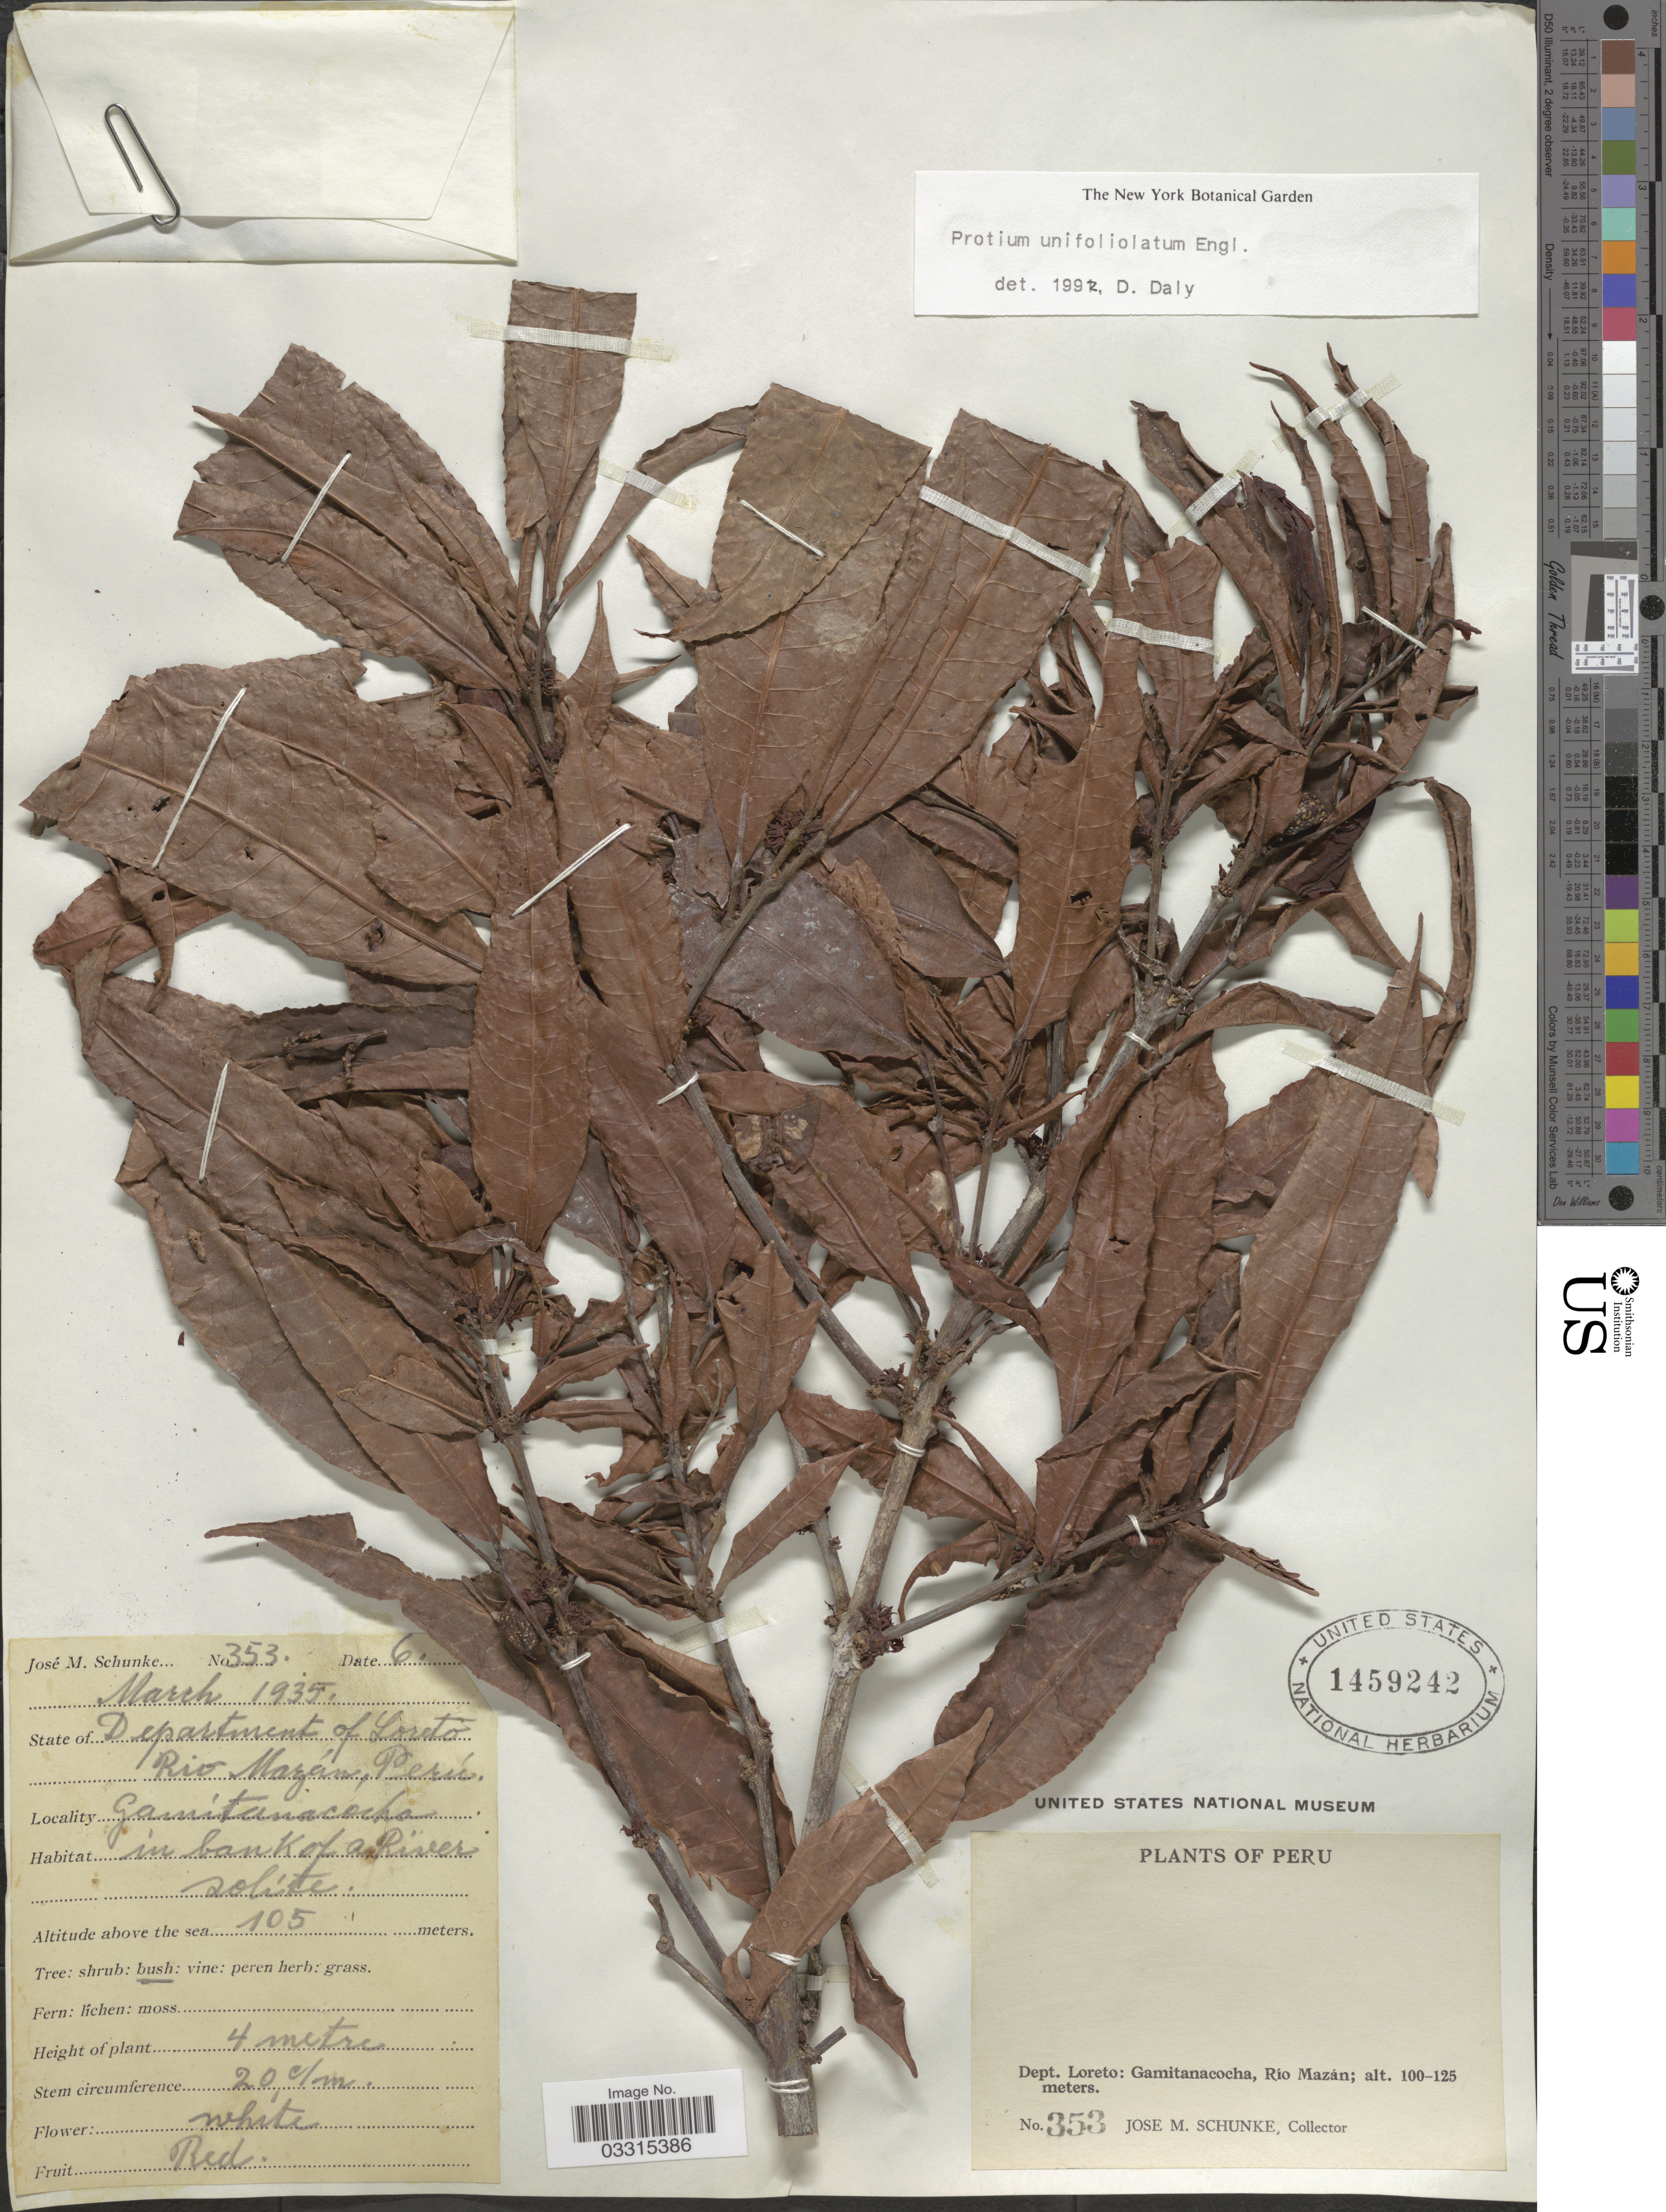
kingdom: Plantae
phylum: Tracheophyta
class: Magnoliopsida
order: Sapindales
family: Burseraceae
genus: Protium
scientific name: Protium unifoliolatum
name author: Engl.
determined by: Daly, D. C.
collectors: J. M. Schunke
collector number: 353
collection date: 1935-03-06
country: Peru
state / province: Loreto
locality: Dept. Loreto: Gamitancocha, Río Mazán.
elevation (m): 105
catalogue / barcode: US 1459242